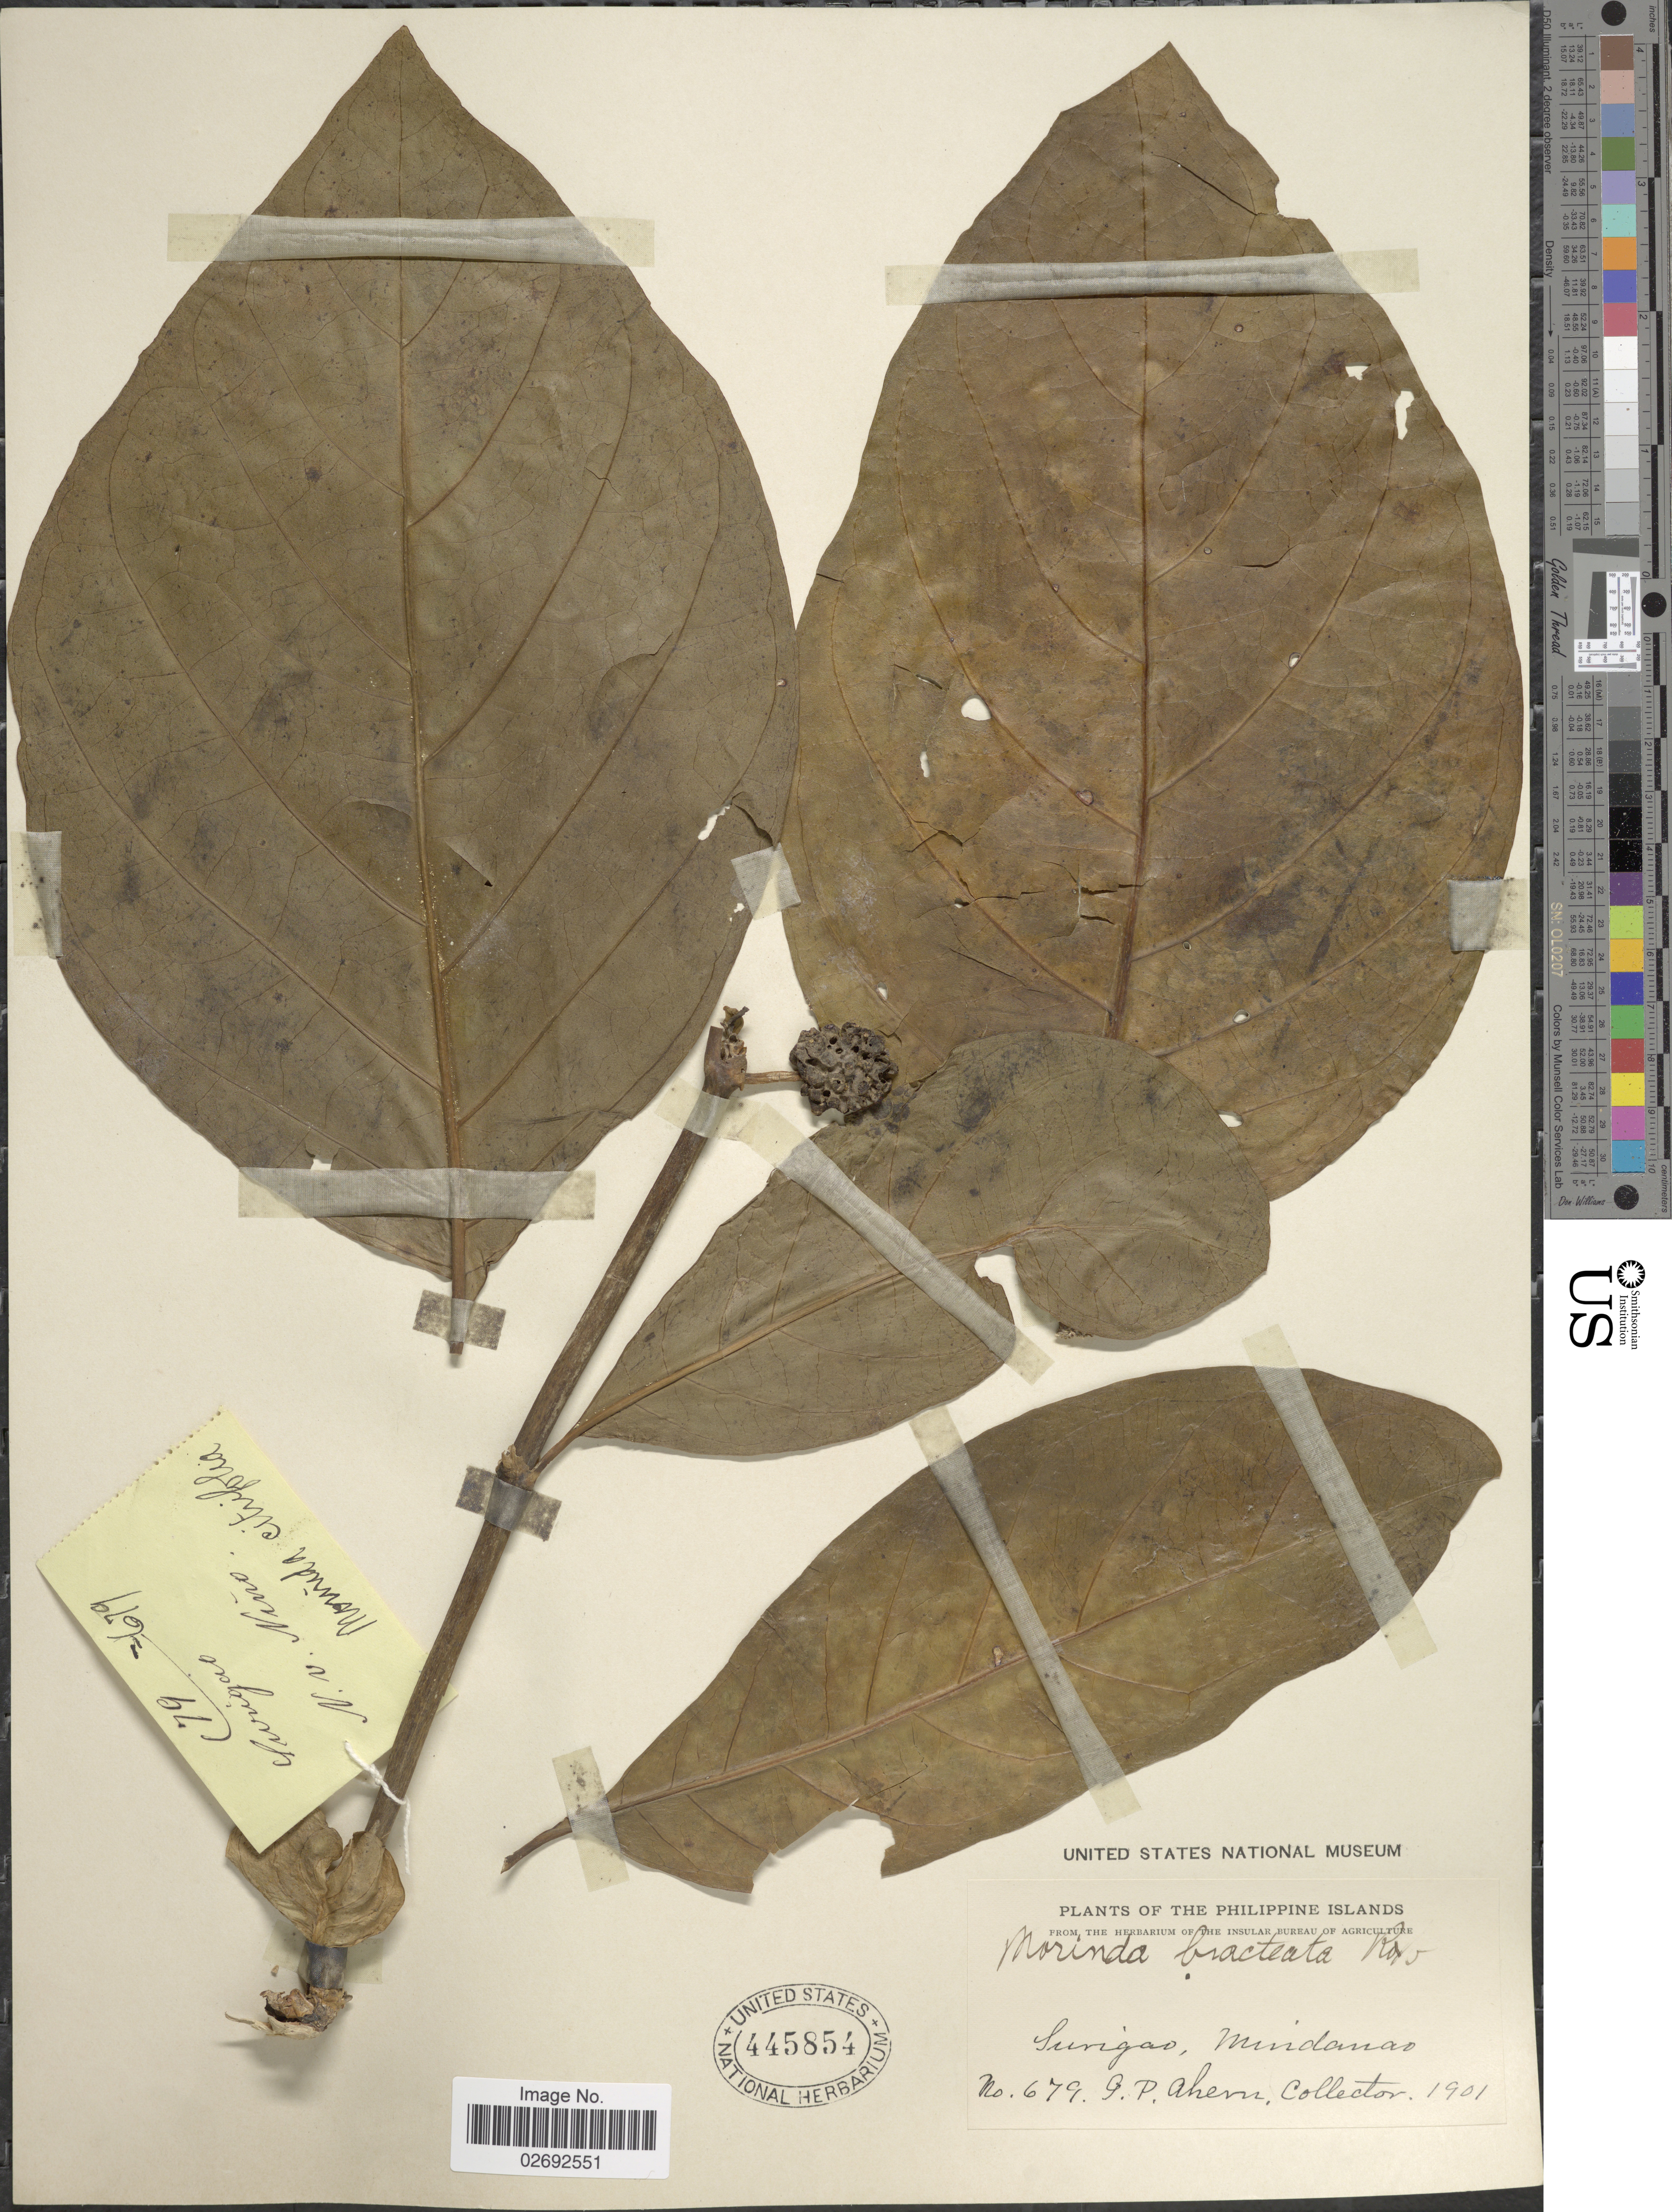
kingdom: Plantae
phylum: Tracheophyta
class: Magnoliopsida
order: Gentianales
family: Rubiaceae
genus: Morinda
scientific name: Morinda citrifolia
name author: L.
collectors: G. Ahern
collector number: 679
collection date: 1901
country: Philippines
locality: Surigao, Mindanao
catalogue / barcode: US 445854